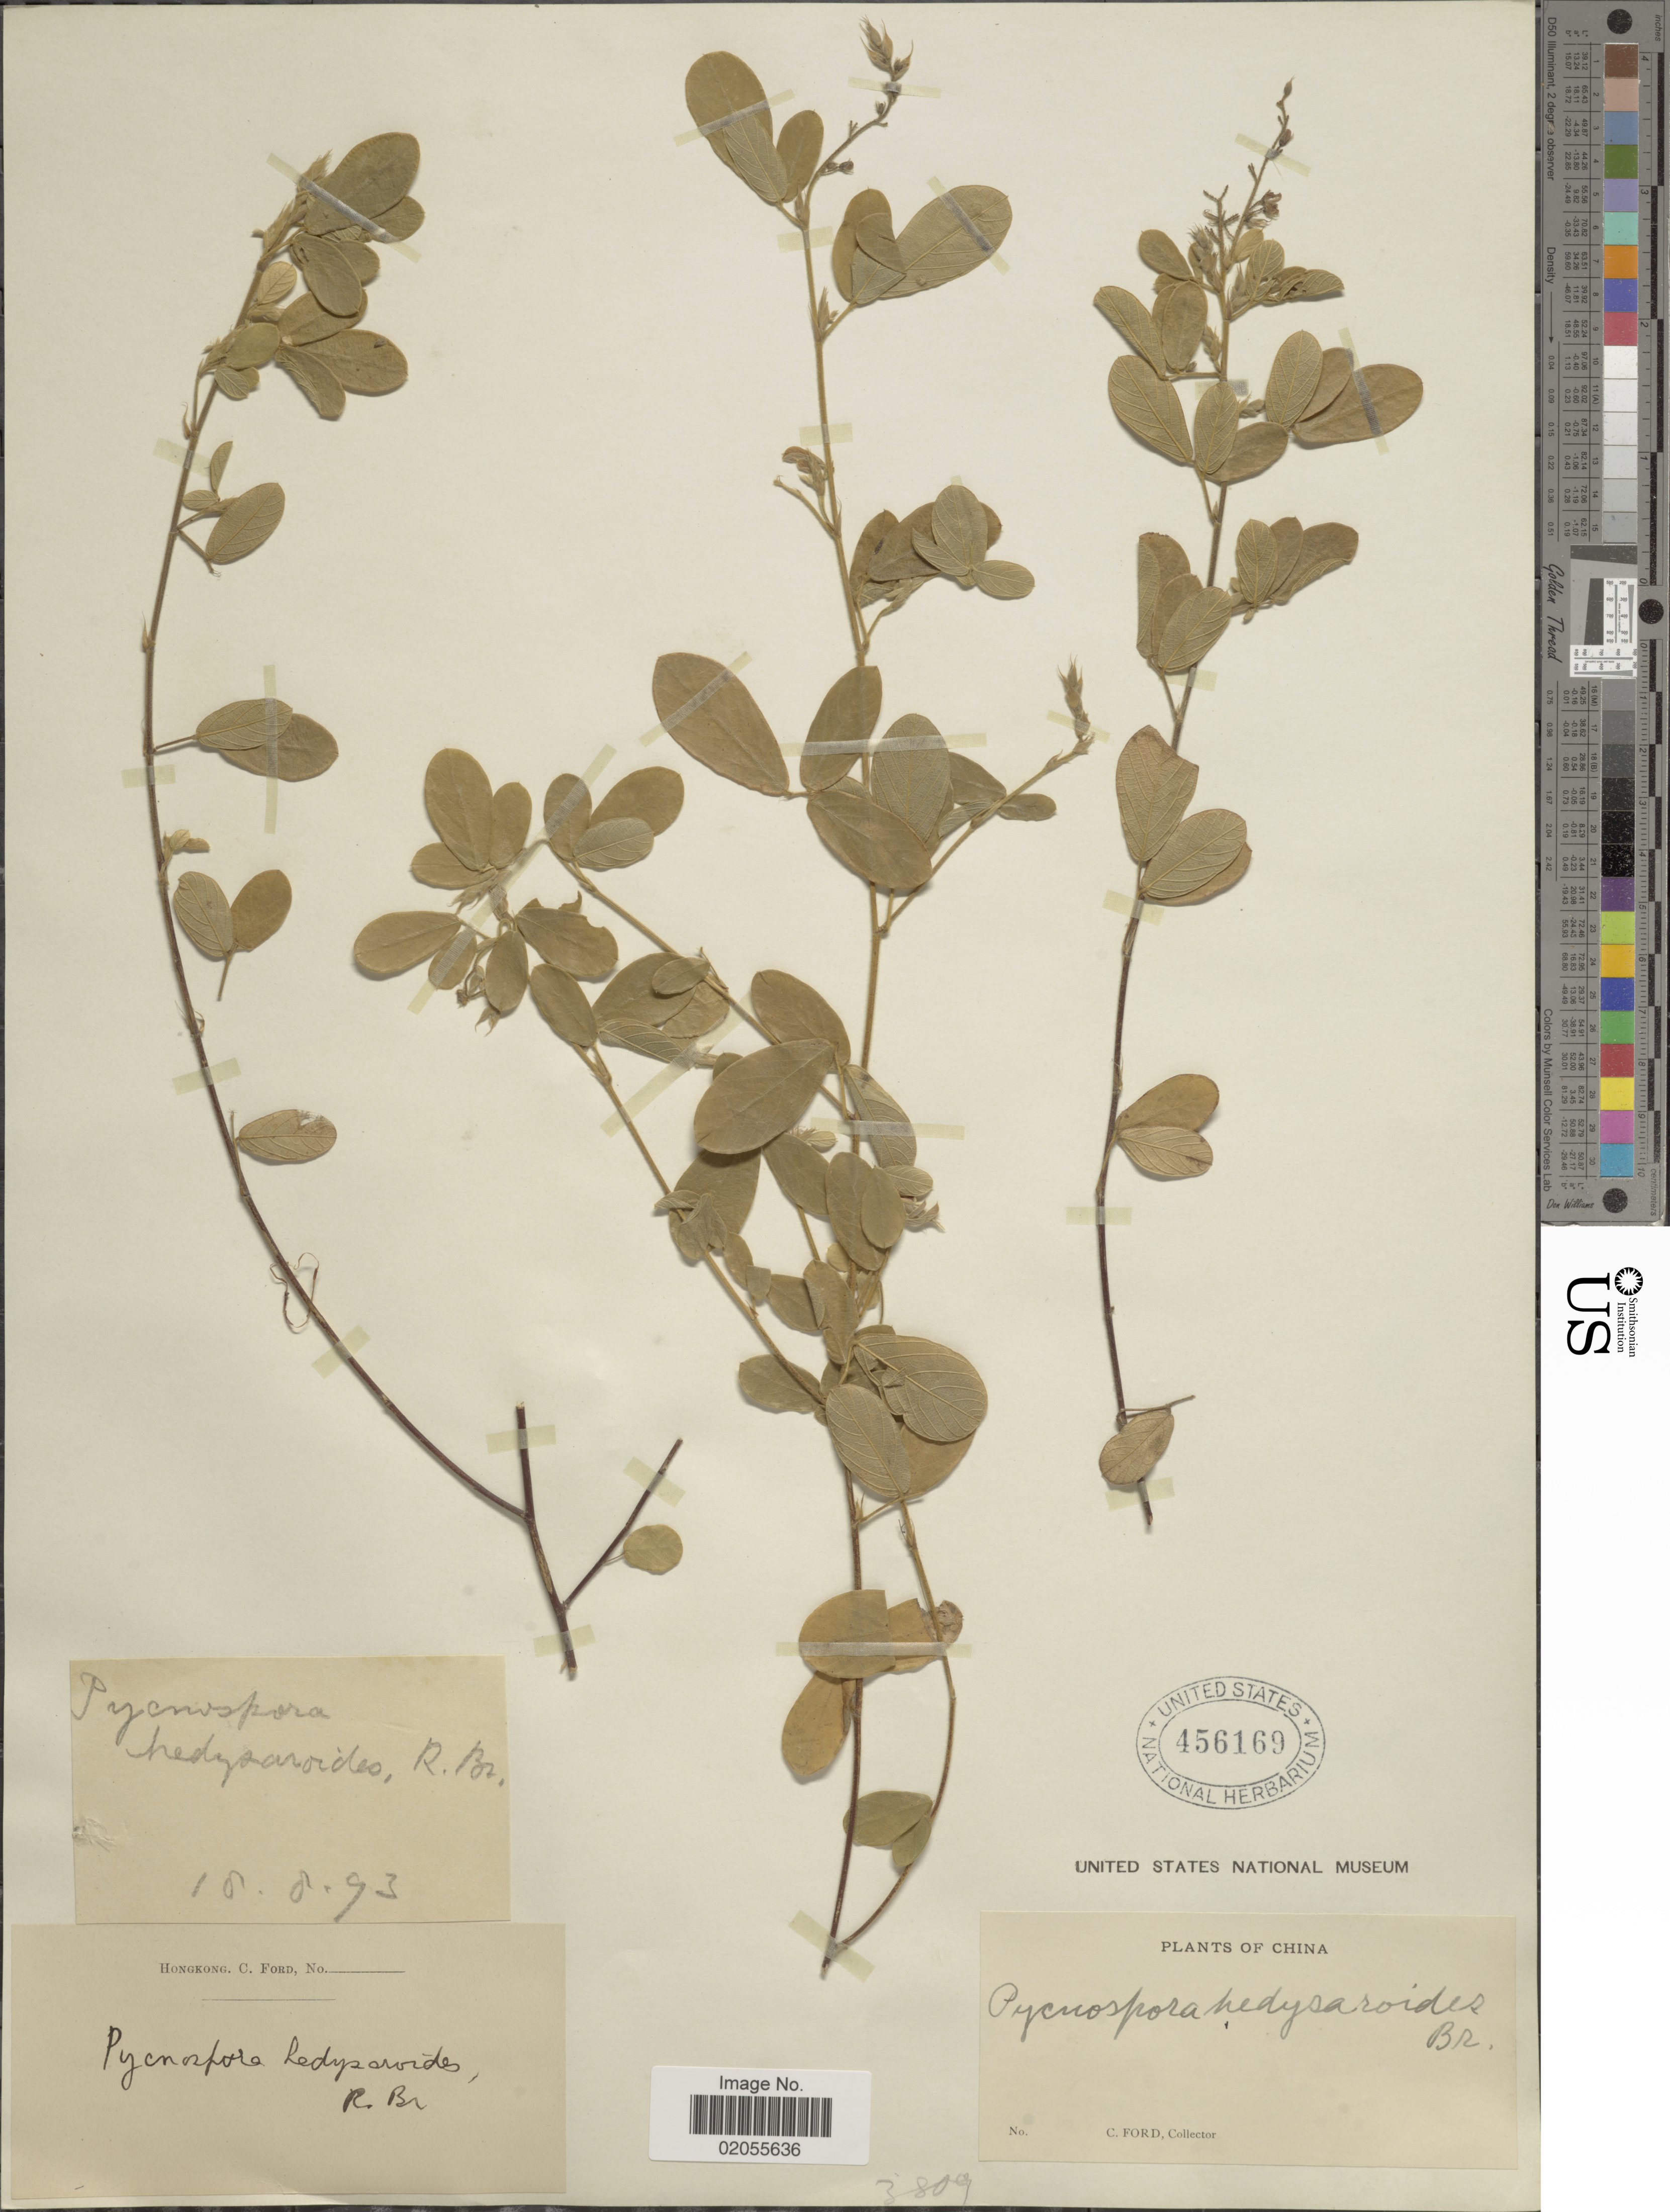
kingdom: Plantae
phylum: Tracheophyta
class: Magnoliopsida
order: Fabales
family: Fabaceae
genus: Pycnospora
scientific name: Pycnospora lutescens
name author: (Poir.) Schindl.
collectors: C. Ford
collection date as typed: Transcribed d/m/y: 18/8/93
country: China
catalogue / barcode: US 456169